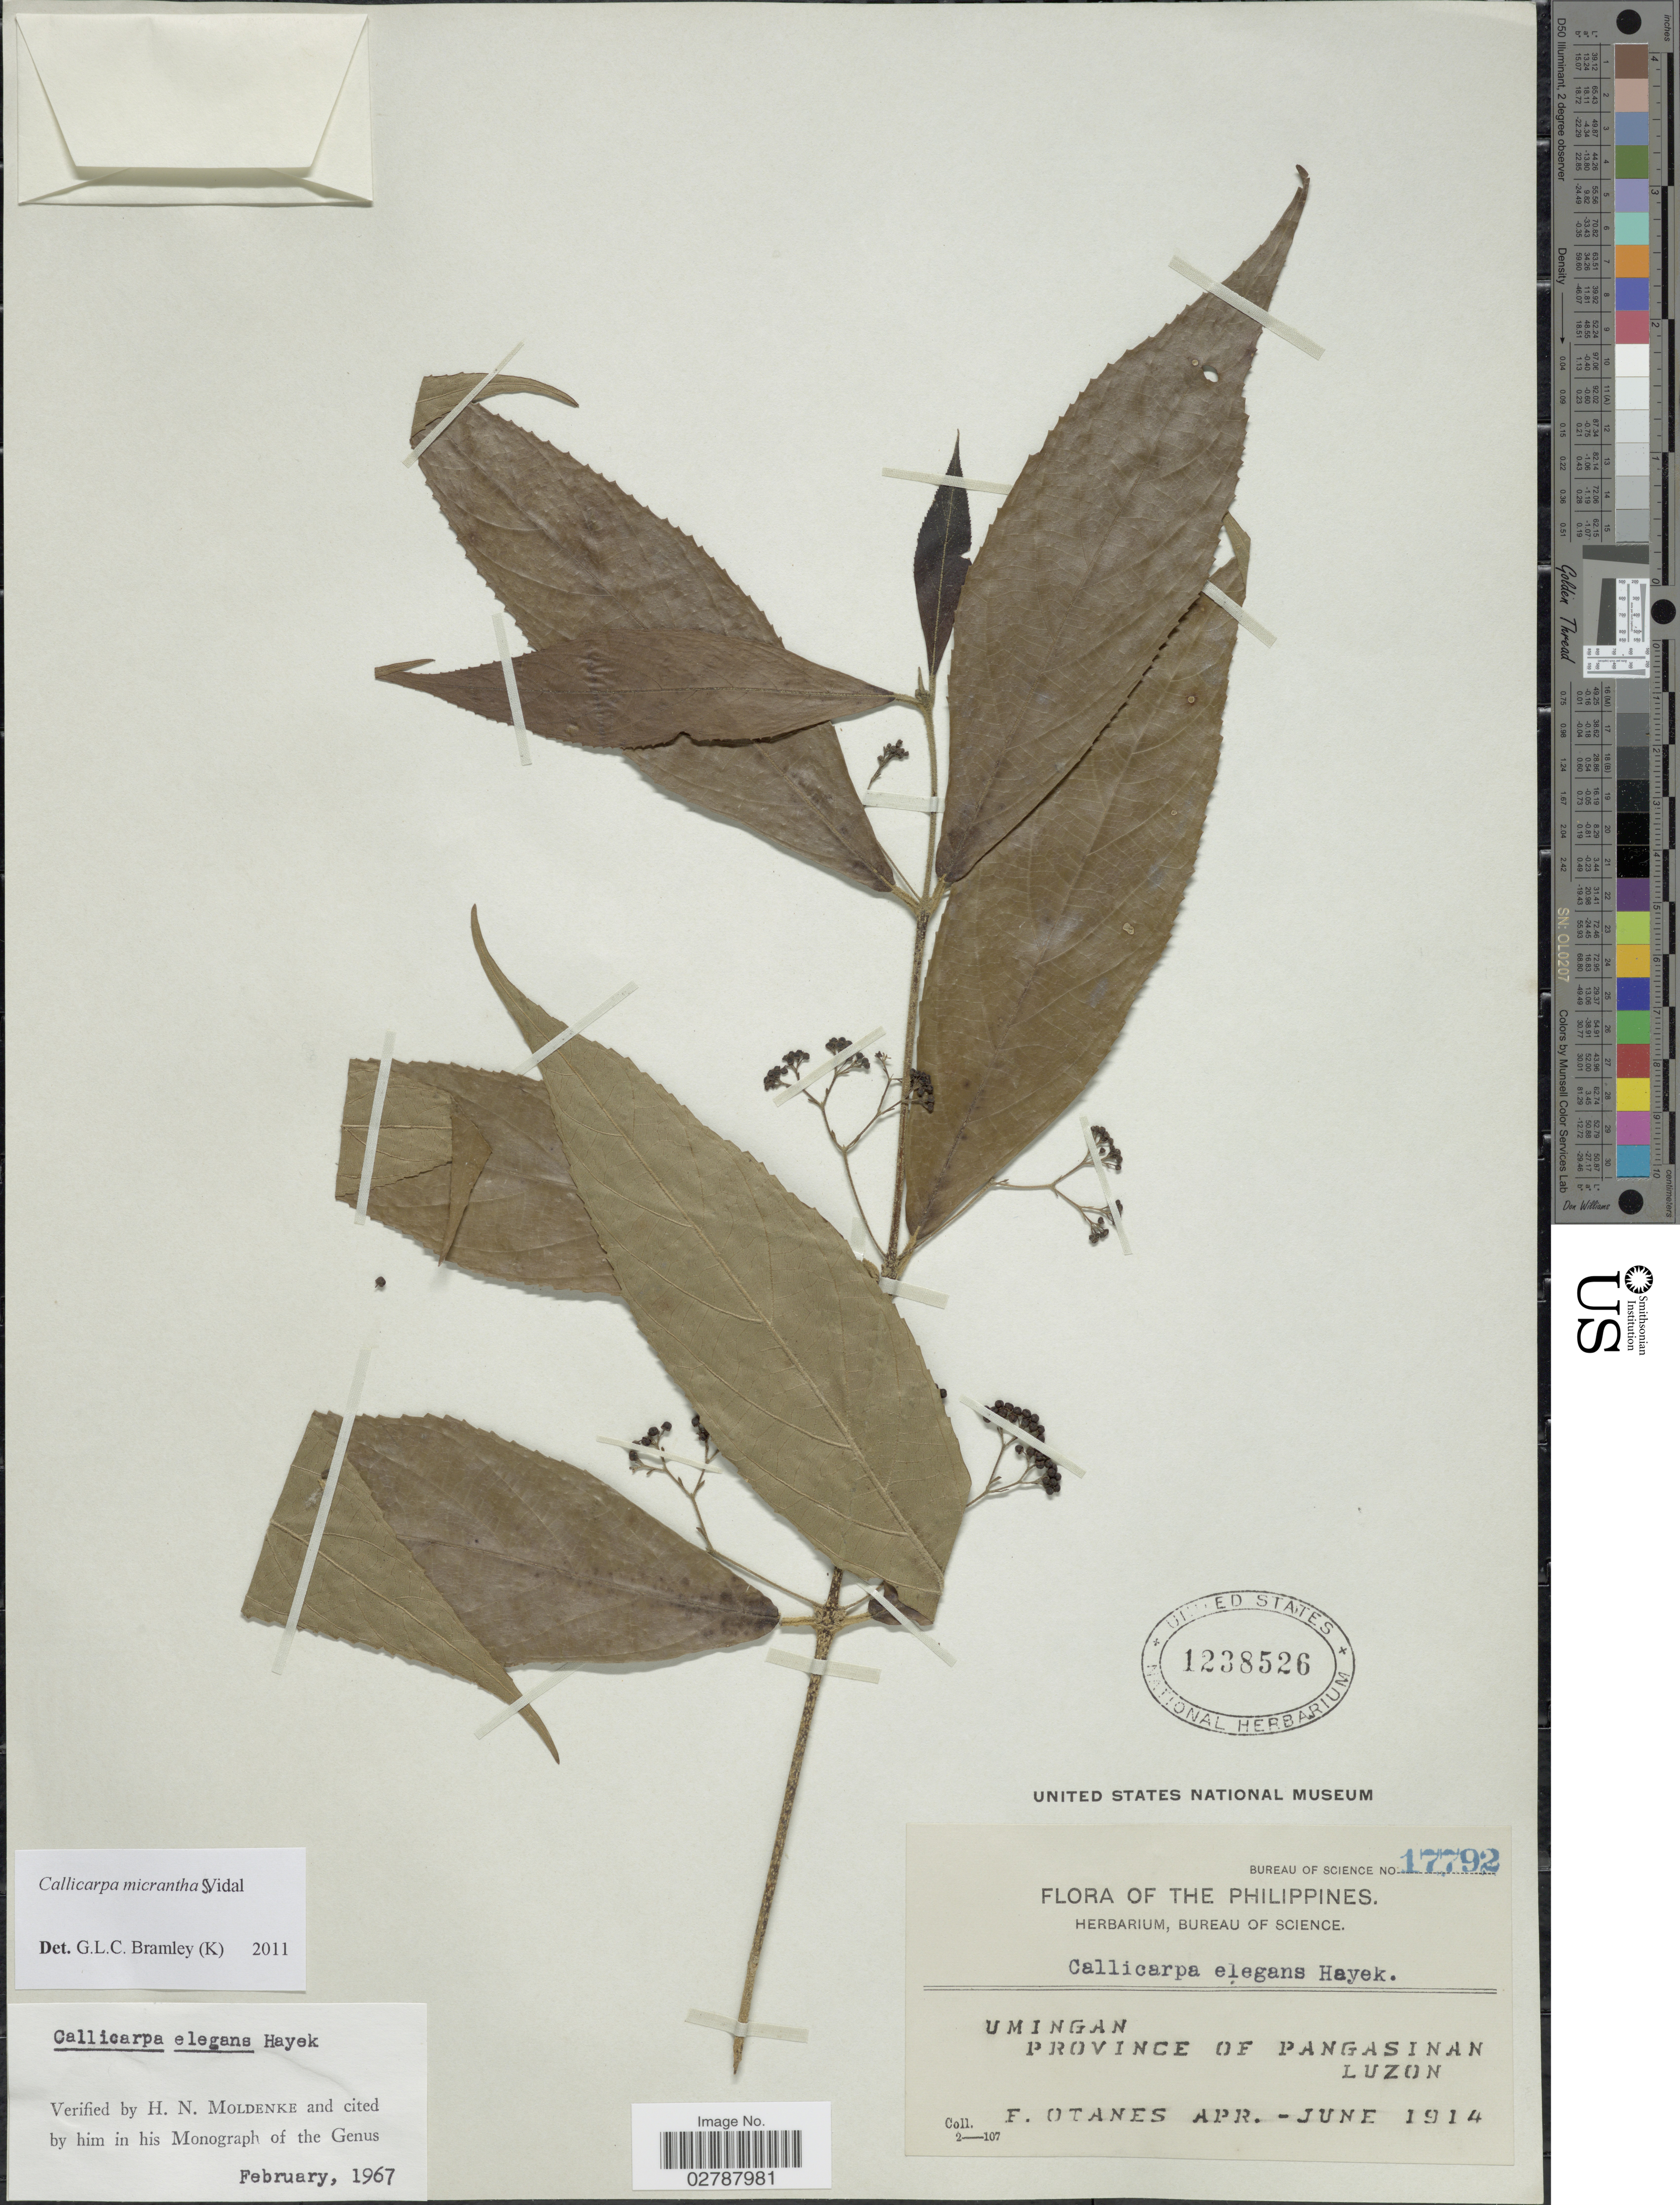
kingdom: Plantae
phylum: Tracheophyta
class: Magnoliopsida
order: Lamiales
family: Lamiaceae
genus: Callicarpa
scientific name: Callicarpa micrantha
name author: Vidal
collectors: F. Q. Otanes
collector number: Bureau of Science17792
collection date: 1914-04/1914-06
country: Philippines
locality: Umingan, Province of Pangasinan, Luzon.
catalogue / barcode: US 1238526